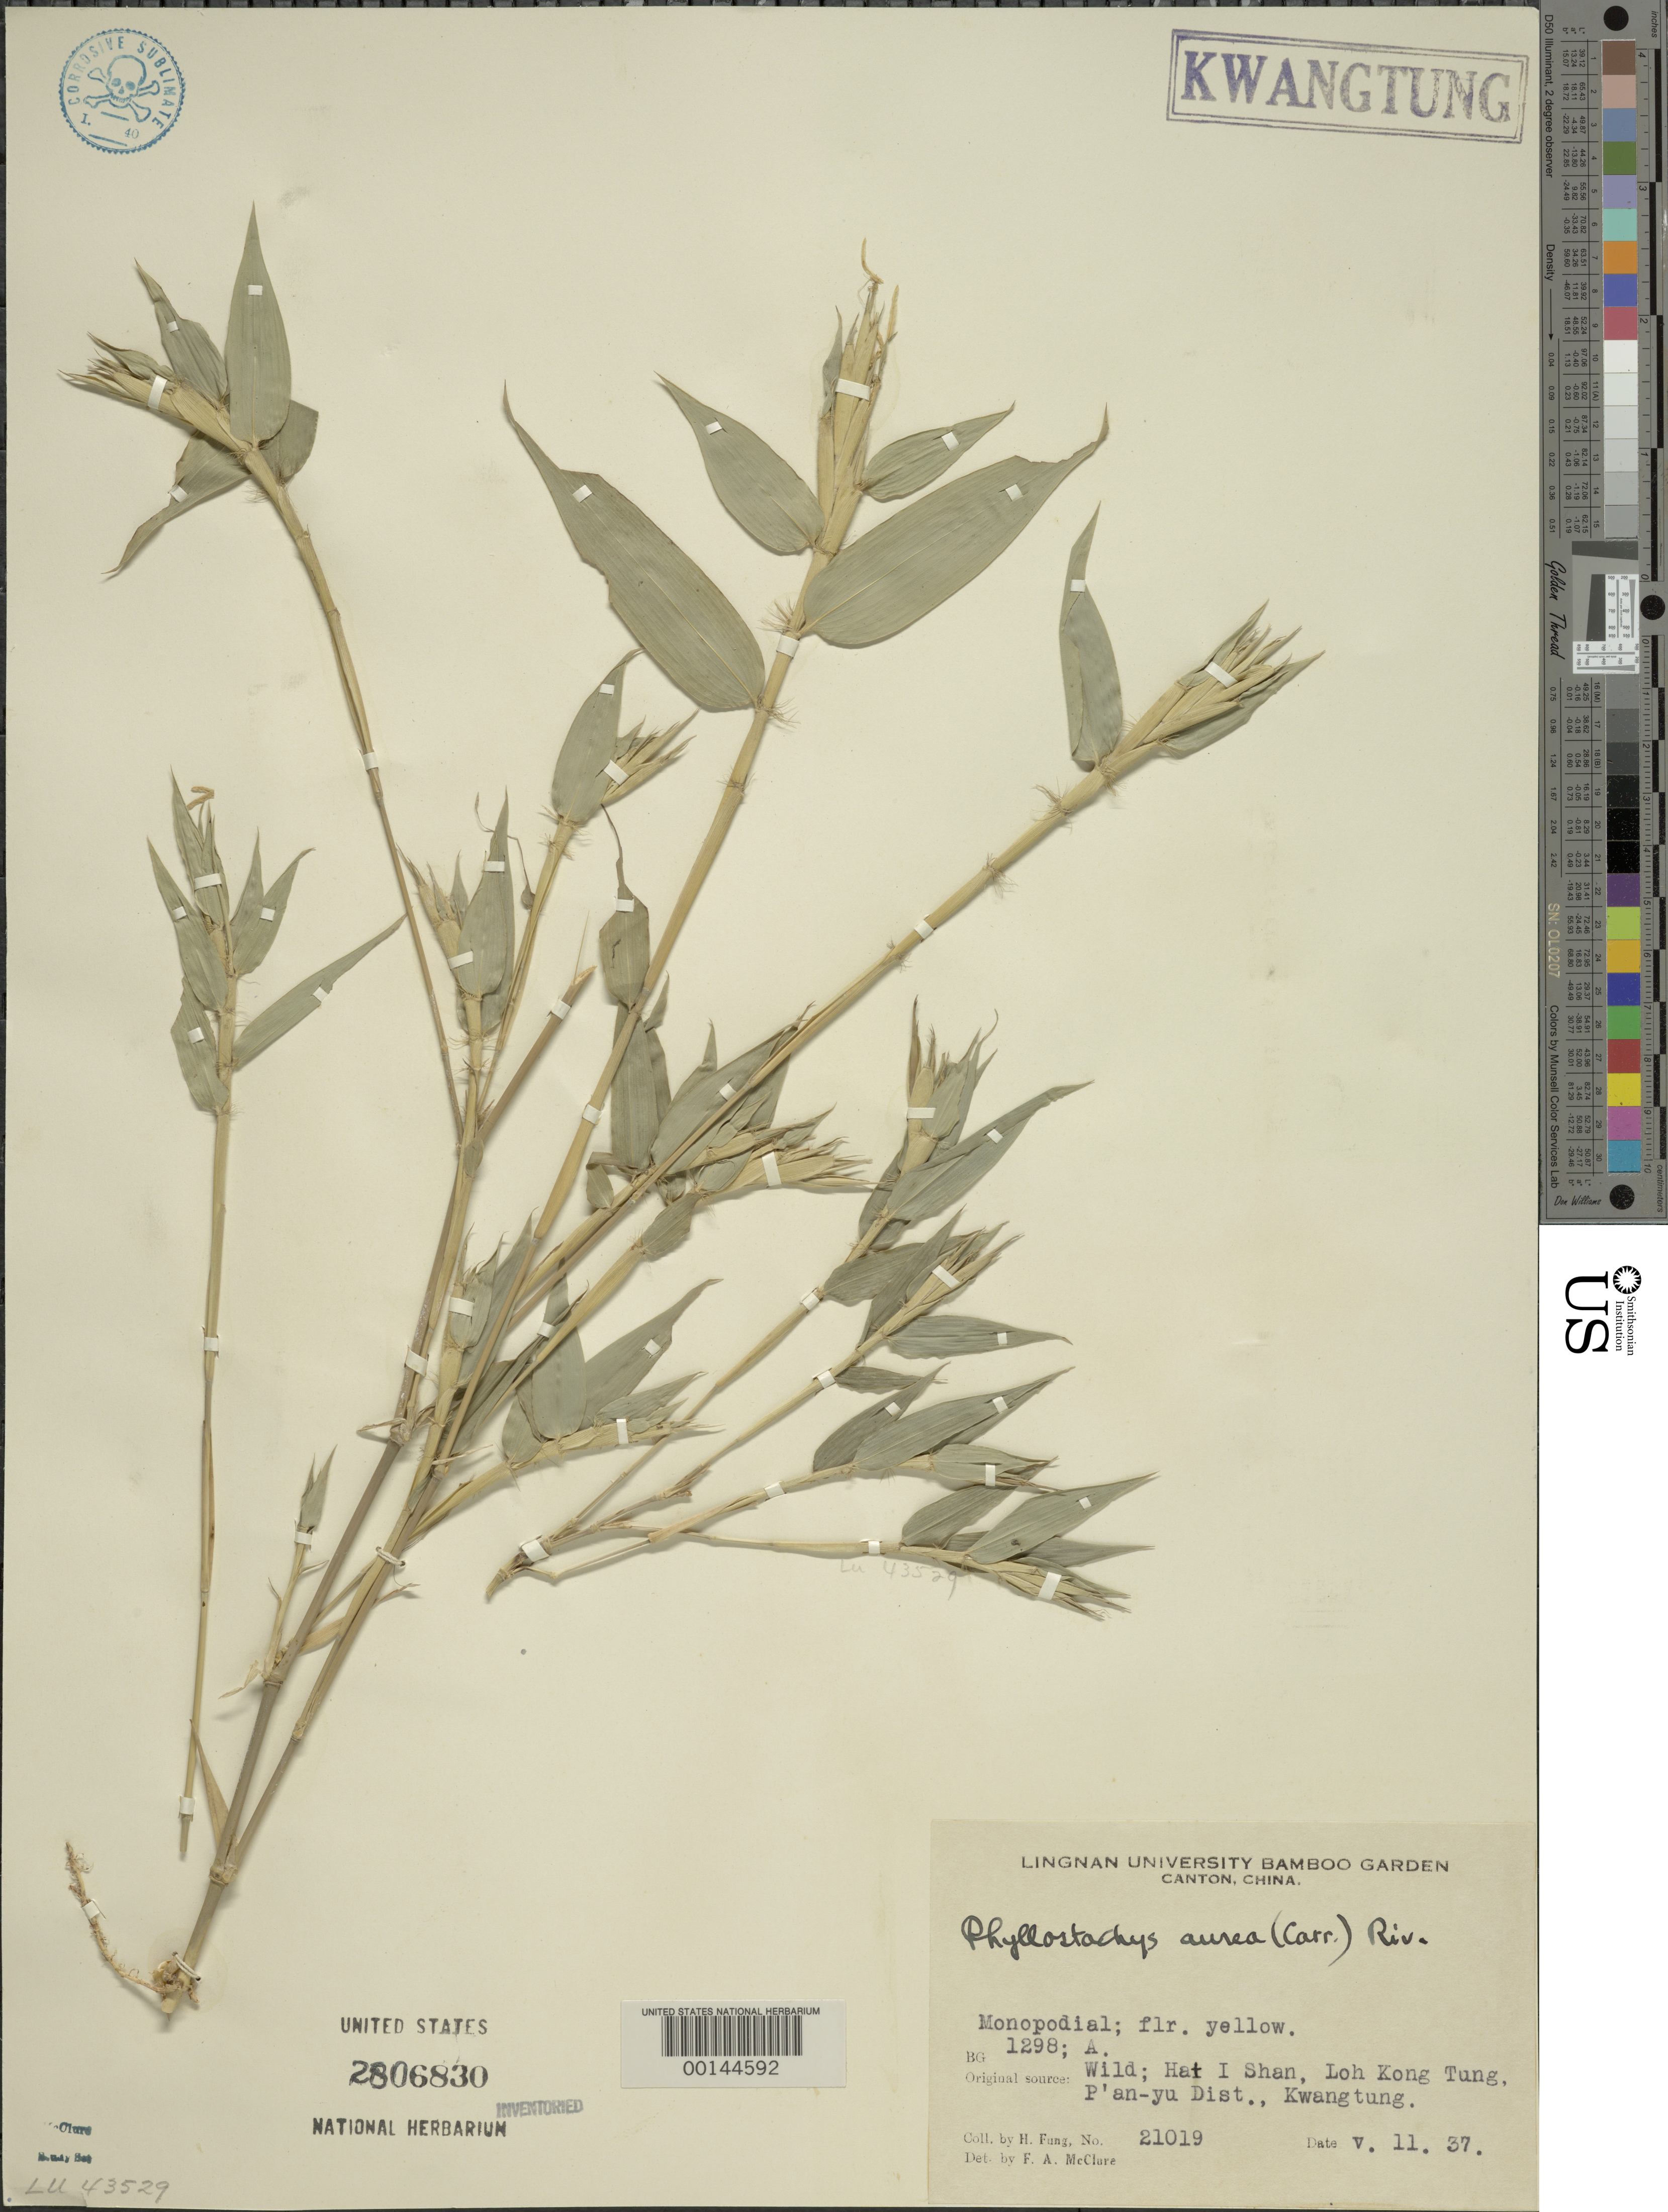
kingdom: Plantae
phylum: Tracheophyta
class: Liliopsida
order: Poales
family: Poaceae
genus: Phyllostachys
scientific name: Phyllostachys aurea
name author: Rivière & C. Rivière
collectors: H. L. Fung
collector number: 21019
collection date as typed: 11 May 1937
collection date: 1937-05-11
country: China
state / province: Guangdong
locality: P'an-yu, loh kong tung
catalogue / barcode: US 2806830